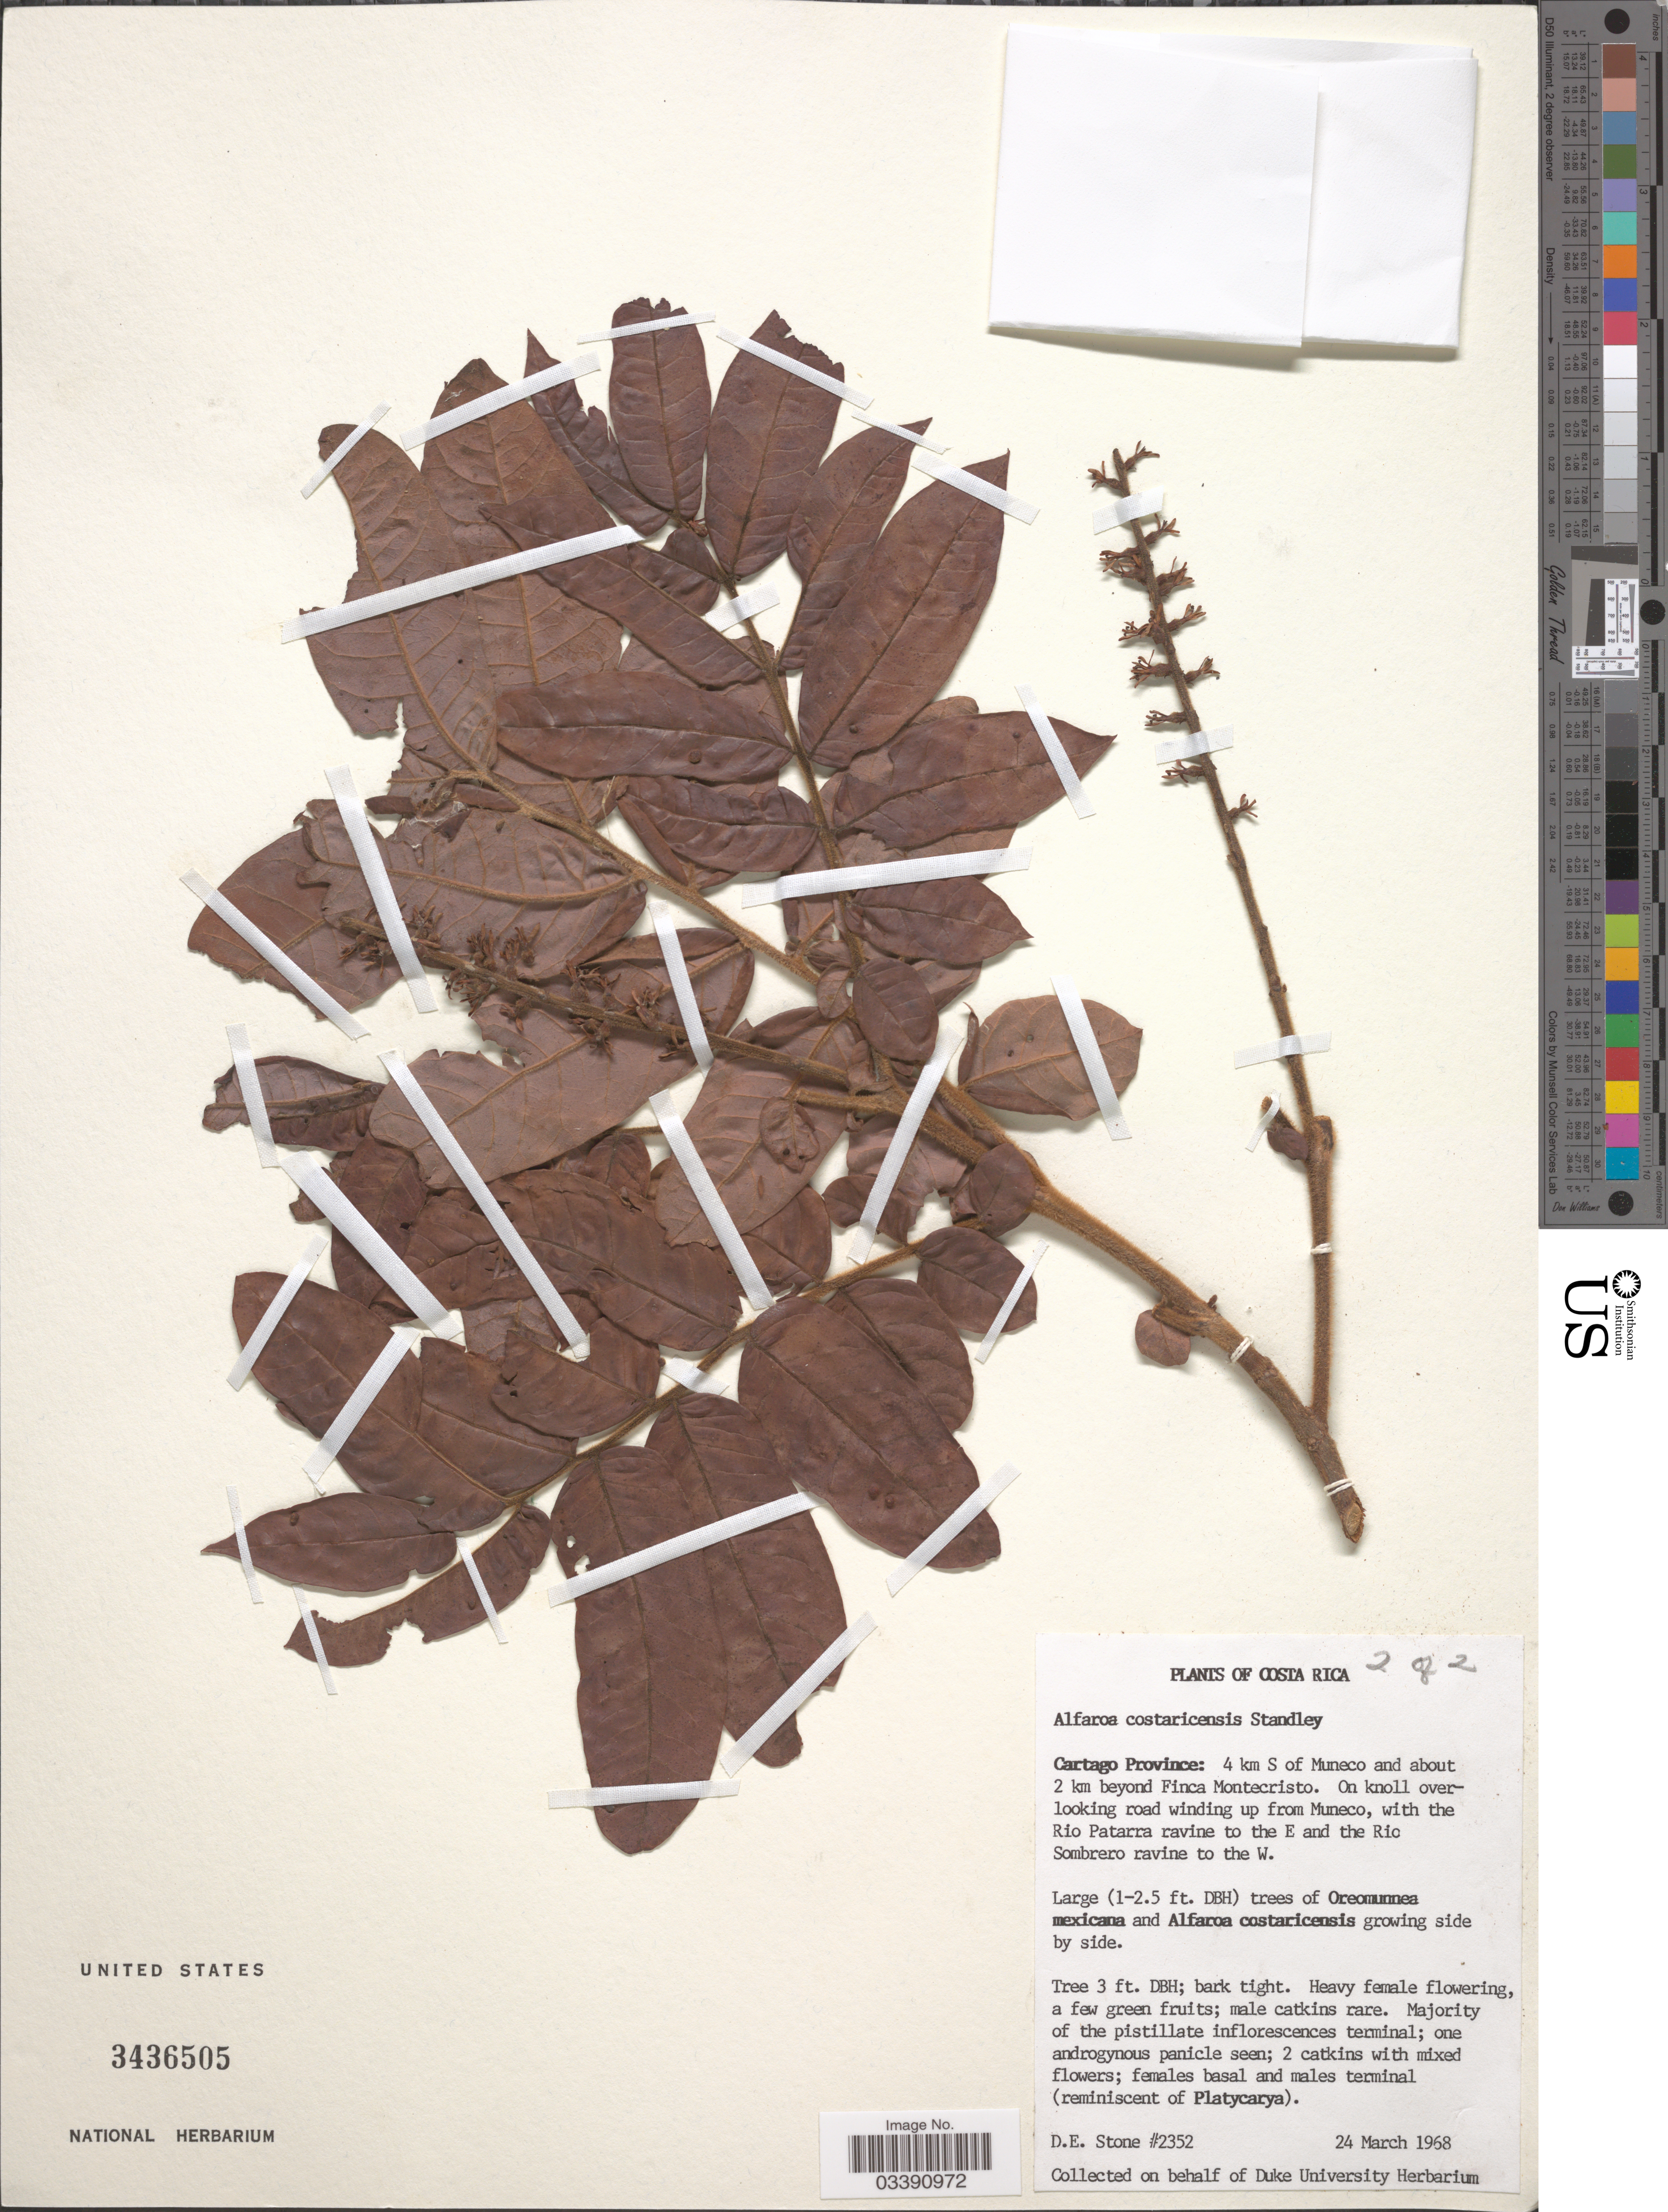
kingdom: Plantae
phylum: Tracheophyta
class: Magnoliopsida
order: Fagales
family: Juglandaceae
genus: Alfaroa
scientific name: Alfaroa costaricensis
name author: Standl.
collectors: D. E. Stone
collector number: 2352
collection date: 1968-03-24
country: Costa Rica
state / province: Cartago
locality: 4 km S of Muneco and about 2 km beyond Finca Montecristo. On knoll overlooking road winding up from Muneco, with the Rio Patarra ravine to the E and the Rio Sombrero to the W.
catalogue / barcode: US 3436505